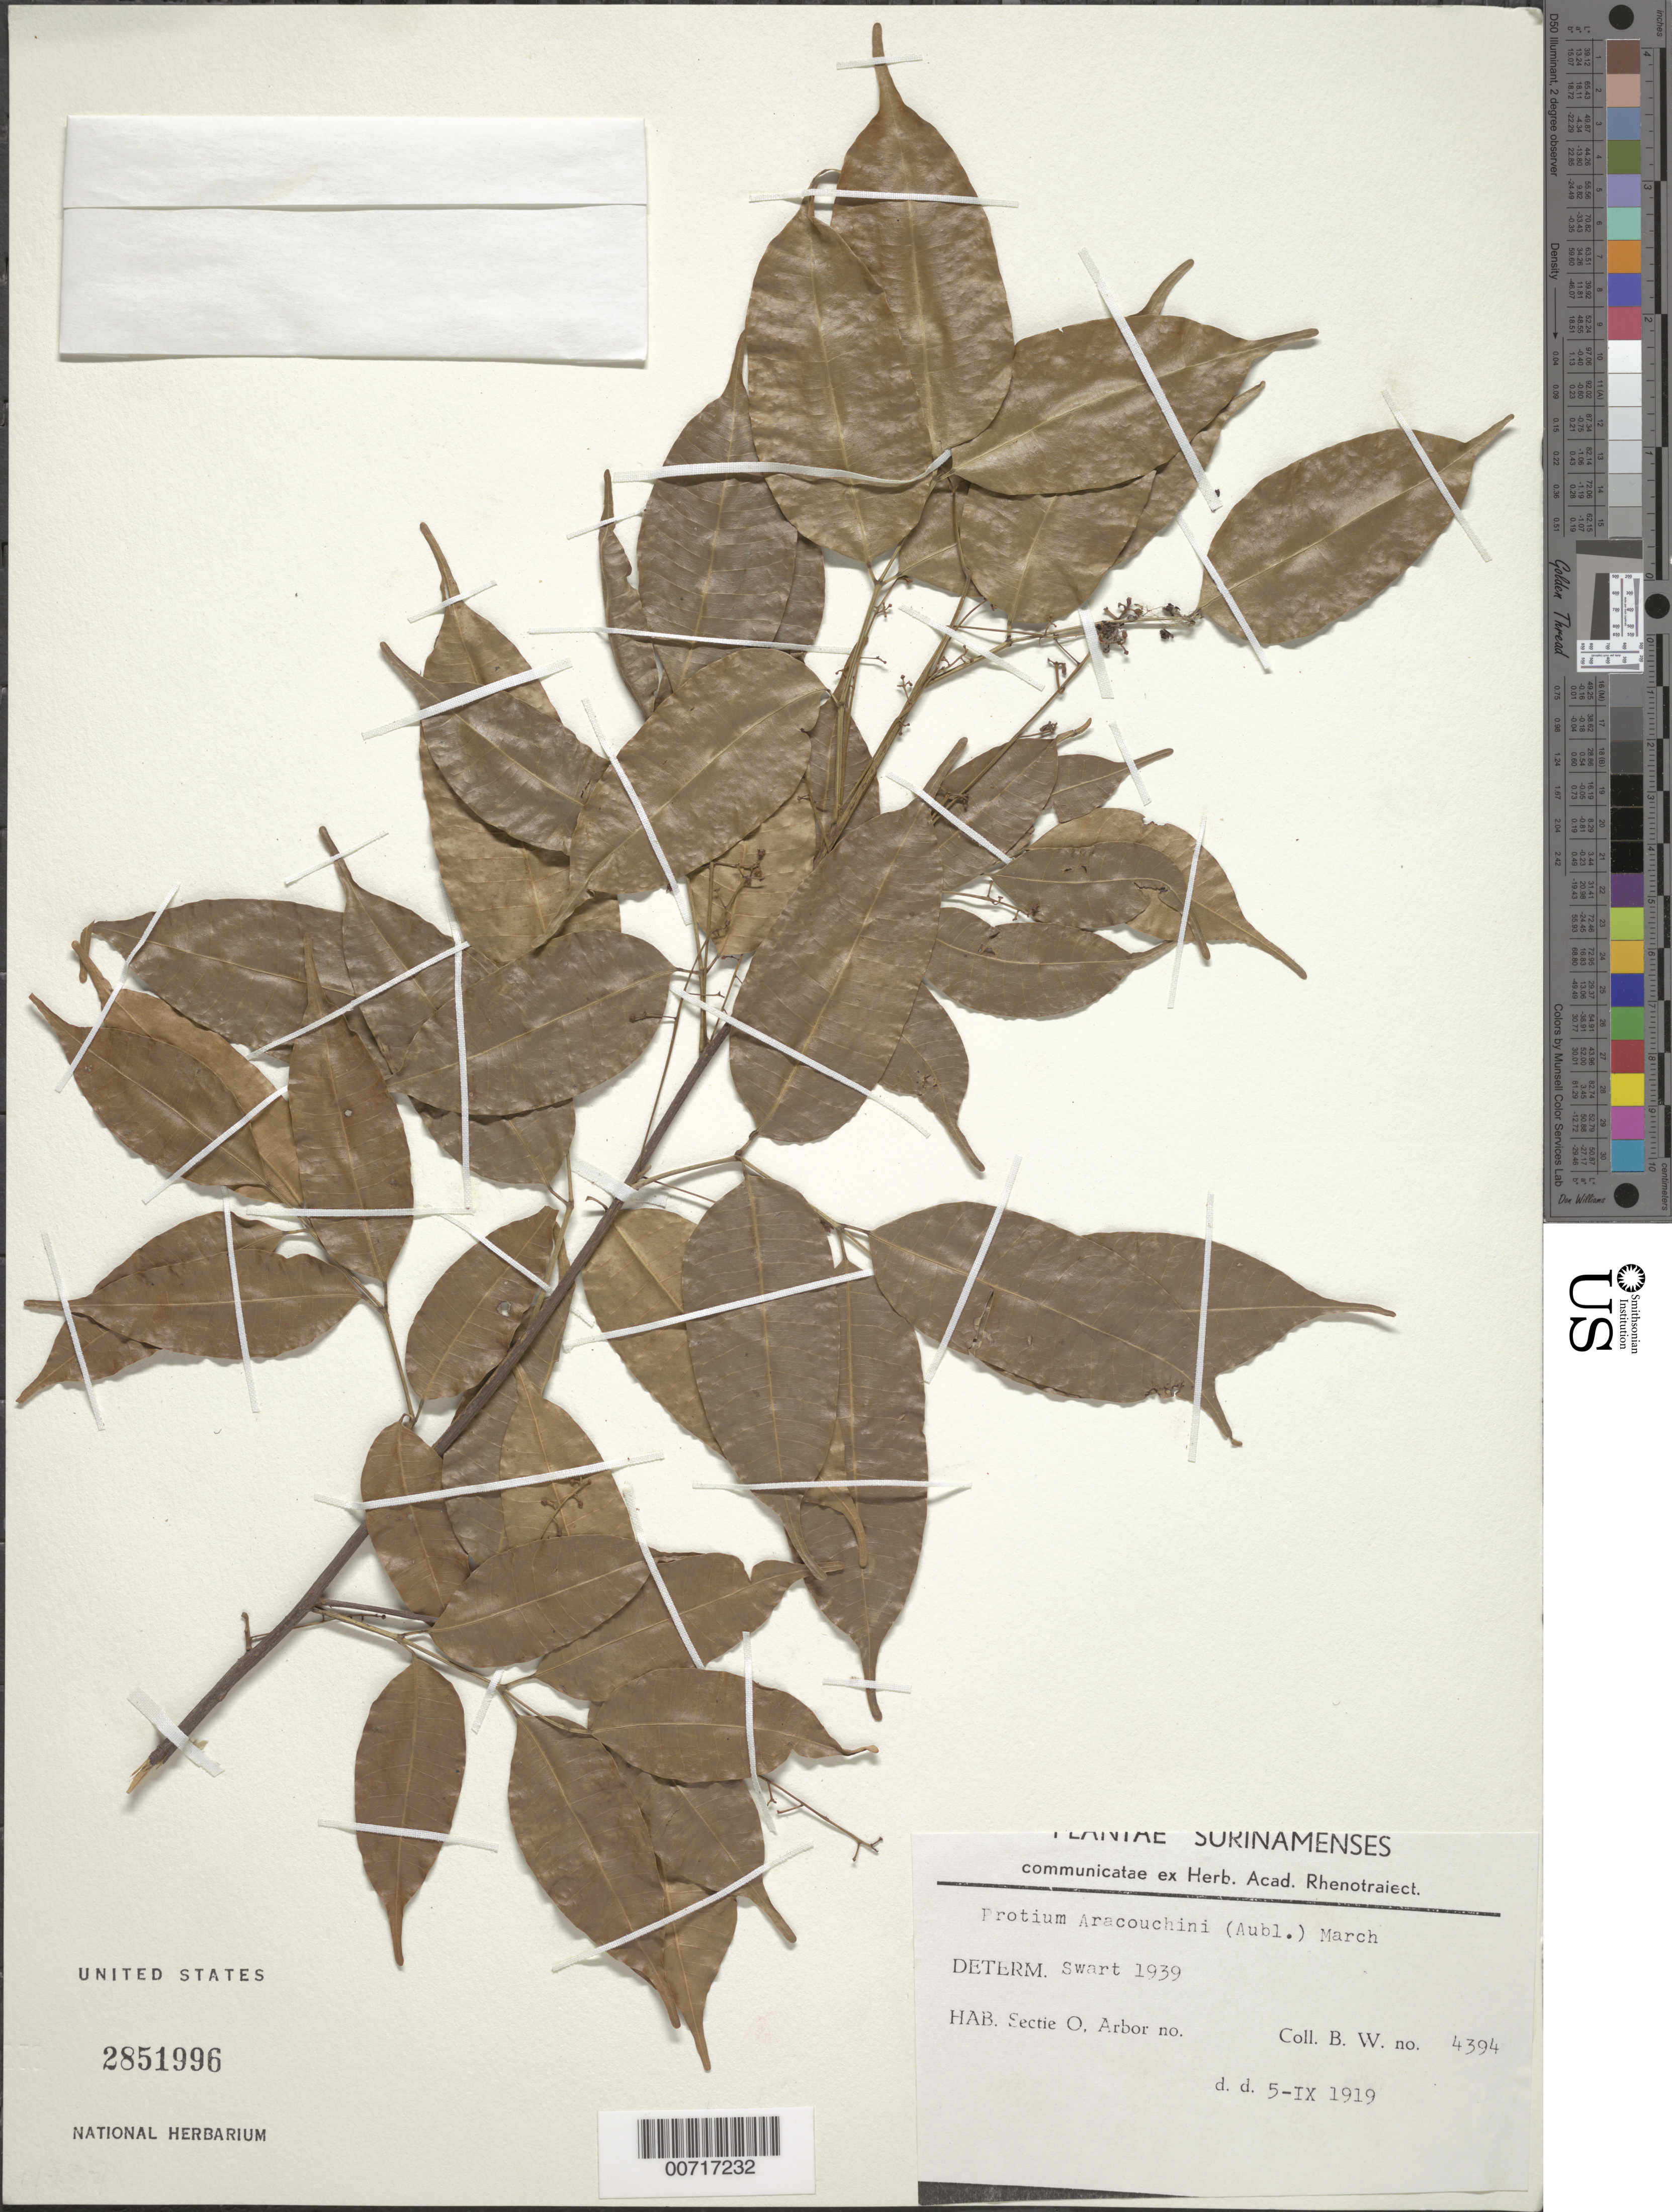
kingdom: Plantae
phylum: Tracheophyta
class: Magnoliopsida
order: Sapindales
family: Burseraceae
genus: Protium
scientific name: Protium aracouchini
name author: (Aubl.) Marchand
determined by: Swart, Jan J., (UTRECHT)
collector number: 4395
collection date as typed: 5-Sep-19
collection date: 1919-09-05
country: Suriname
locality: Sectie O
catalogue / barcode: US 2851996